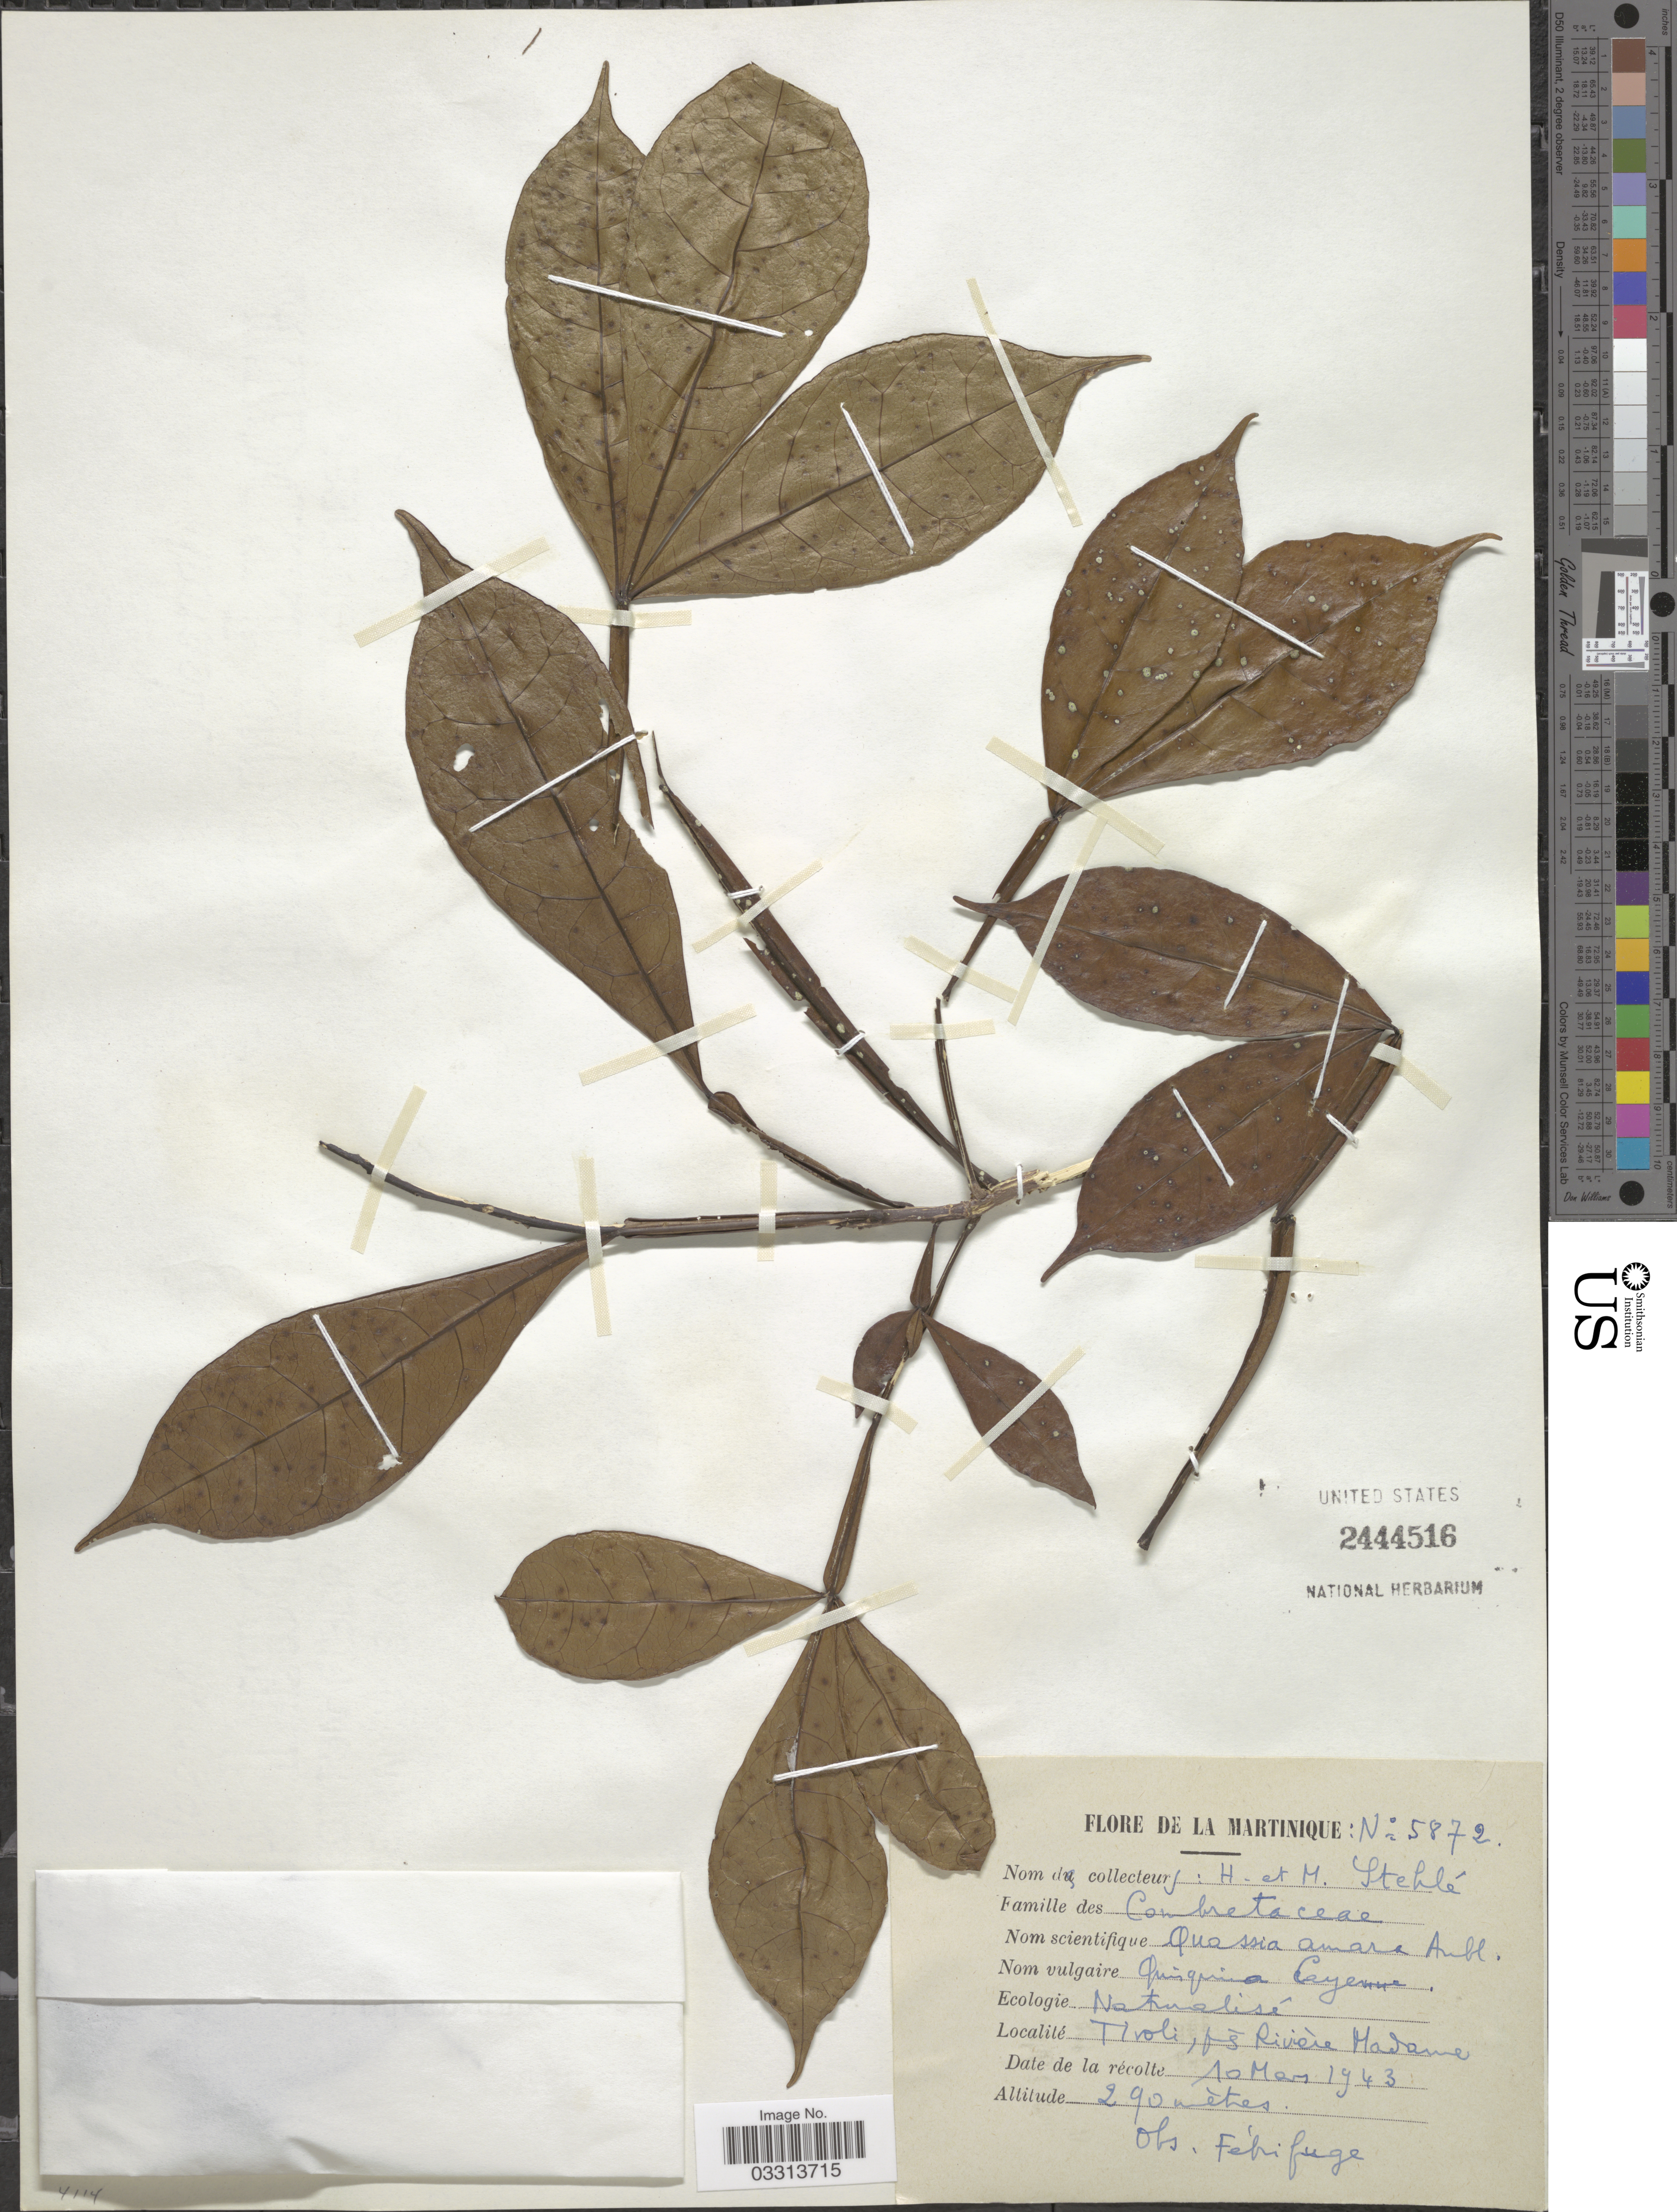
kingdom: Plantae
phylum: Tracheophyta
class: Magnoliopsida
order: Sapindales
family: Simaroubaceae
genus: Quassia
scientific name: Quassia amara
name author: L.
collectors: H. Stehlé & M. Stehlé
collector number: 5872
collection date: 1943-03-10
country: Martinique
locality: Tivoli, pres Rivière Madame.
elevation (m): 290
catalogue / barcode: US 2444516